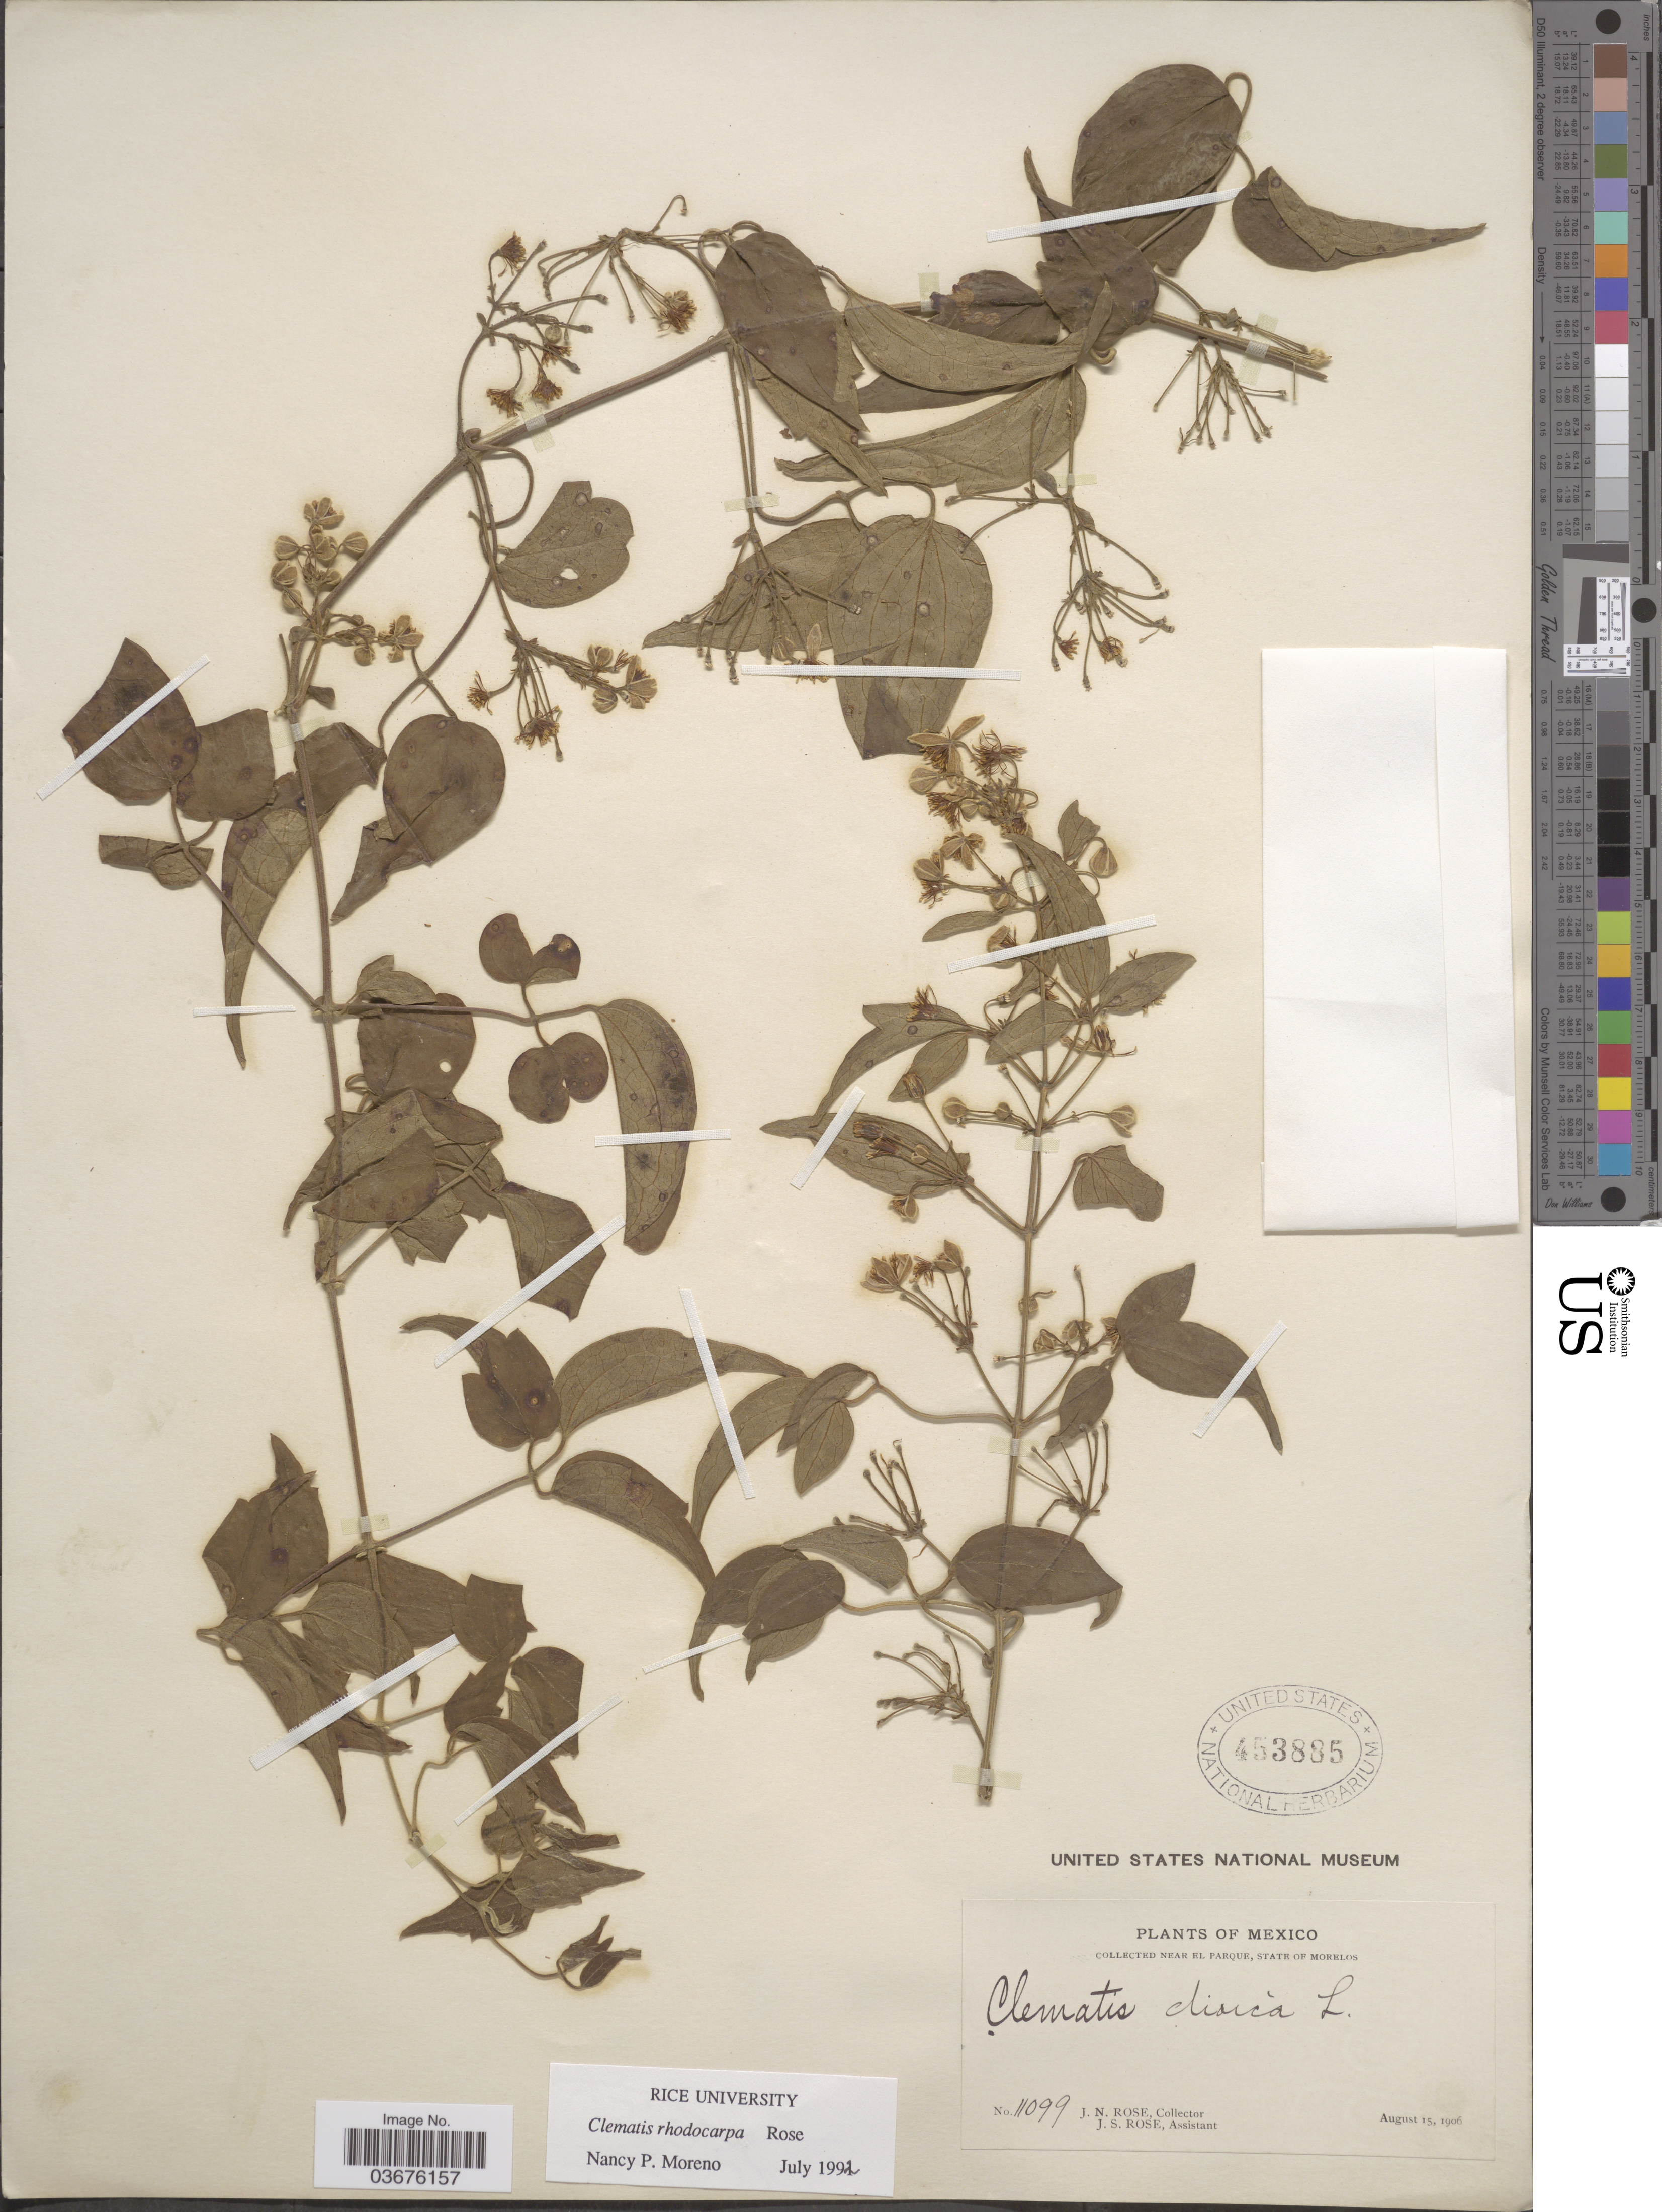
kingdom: Plantae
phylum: Tracheophyta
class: Magnoliopsida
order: Ranunculales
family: Ranunculaceae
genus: Clematis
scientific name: Clematis rhodocarpa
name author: Rose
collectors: J. N. Rose & J. S. Rose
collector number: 11099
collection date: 1906-08-15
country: Mexico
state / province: Morelos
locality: Near El Parque.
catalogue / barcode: US 453885